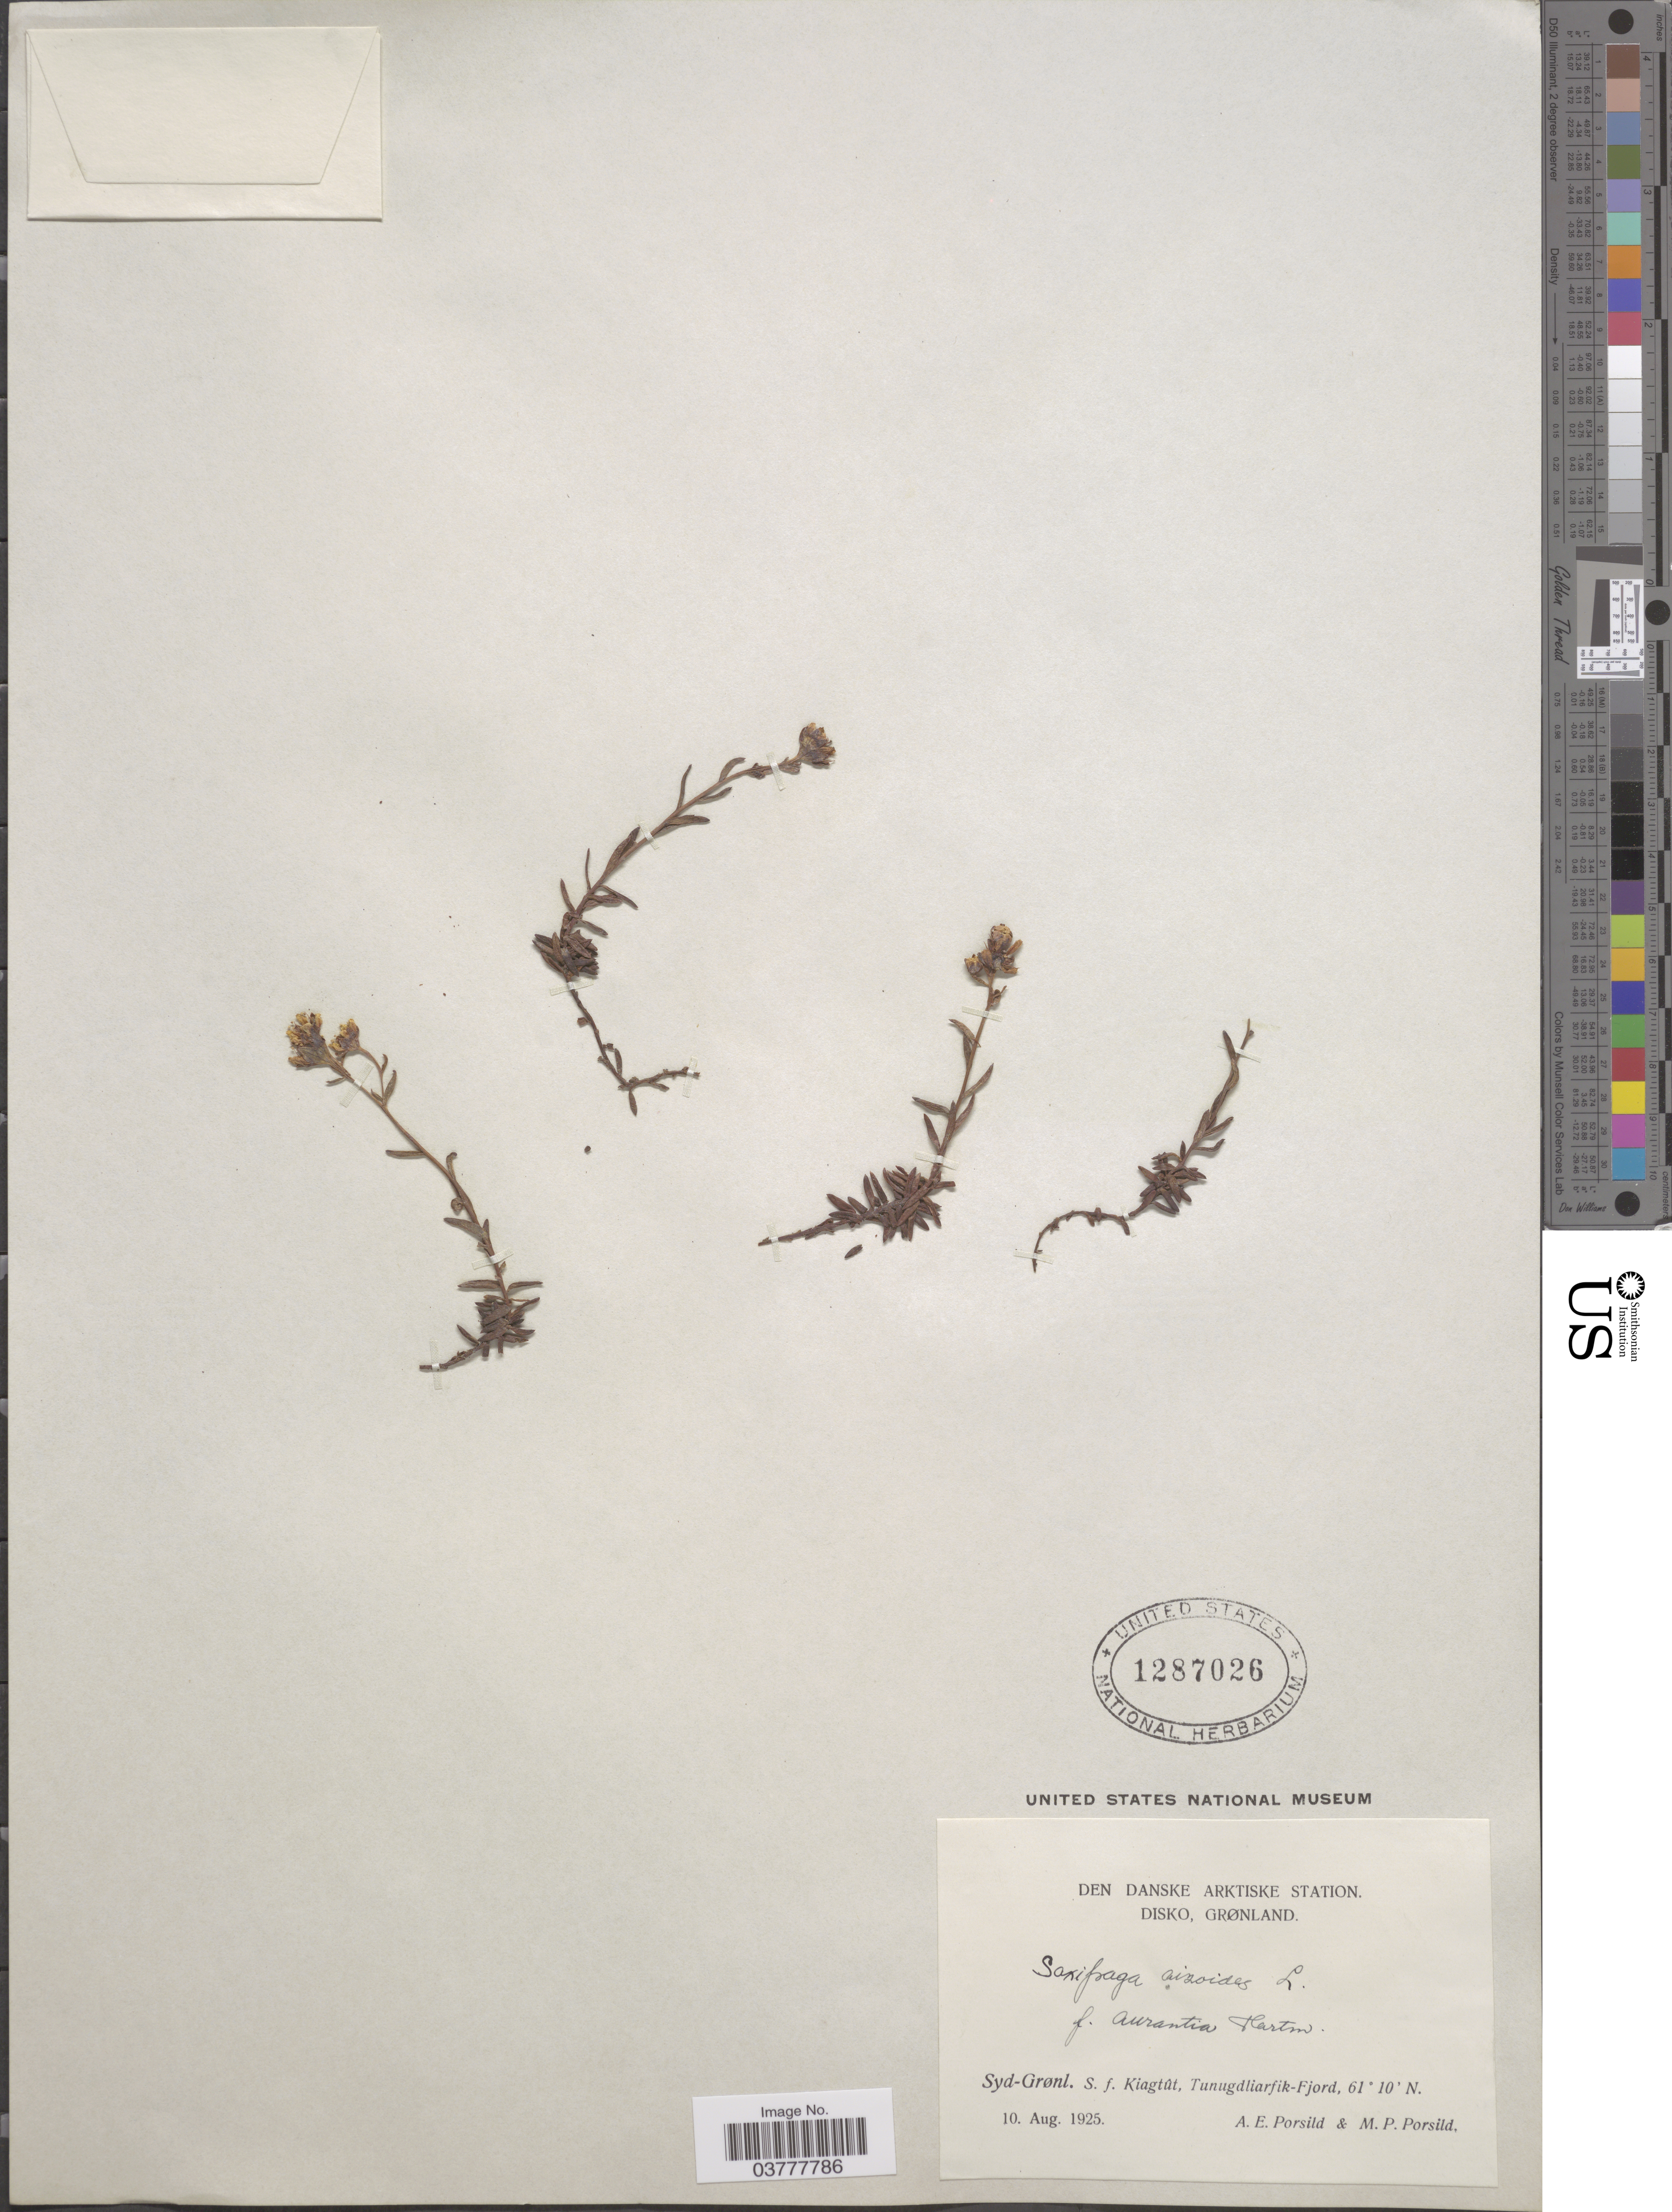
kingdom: Plantae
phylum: Tracheophyta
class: Magnoliopsida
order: Saxifragales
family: Saxifragaceae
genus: Saxifraga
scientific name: Saxifraga aizoides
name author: L.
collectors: A. E. Porsild & M. P. Porsild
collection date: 1925-08-10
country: Greenland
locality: Den Danske Arktiske Station. Disko. Grønland. Syd-Grønl. S. f. Kiagtût, Tunugdliarfik-Fjord.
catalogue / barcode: US 1287026